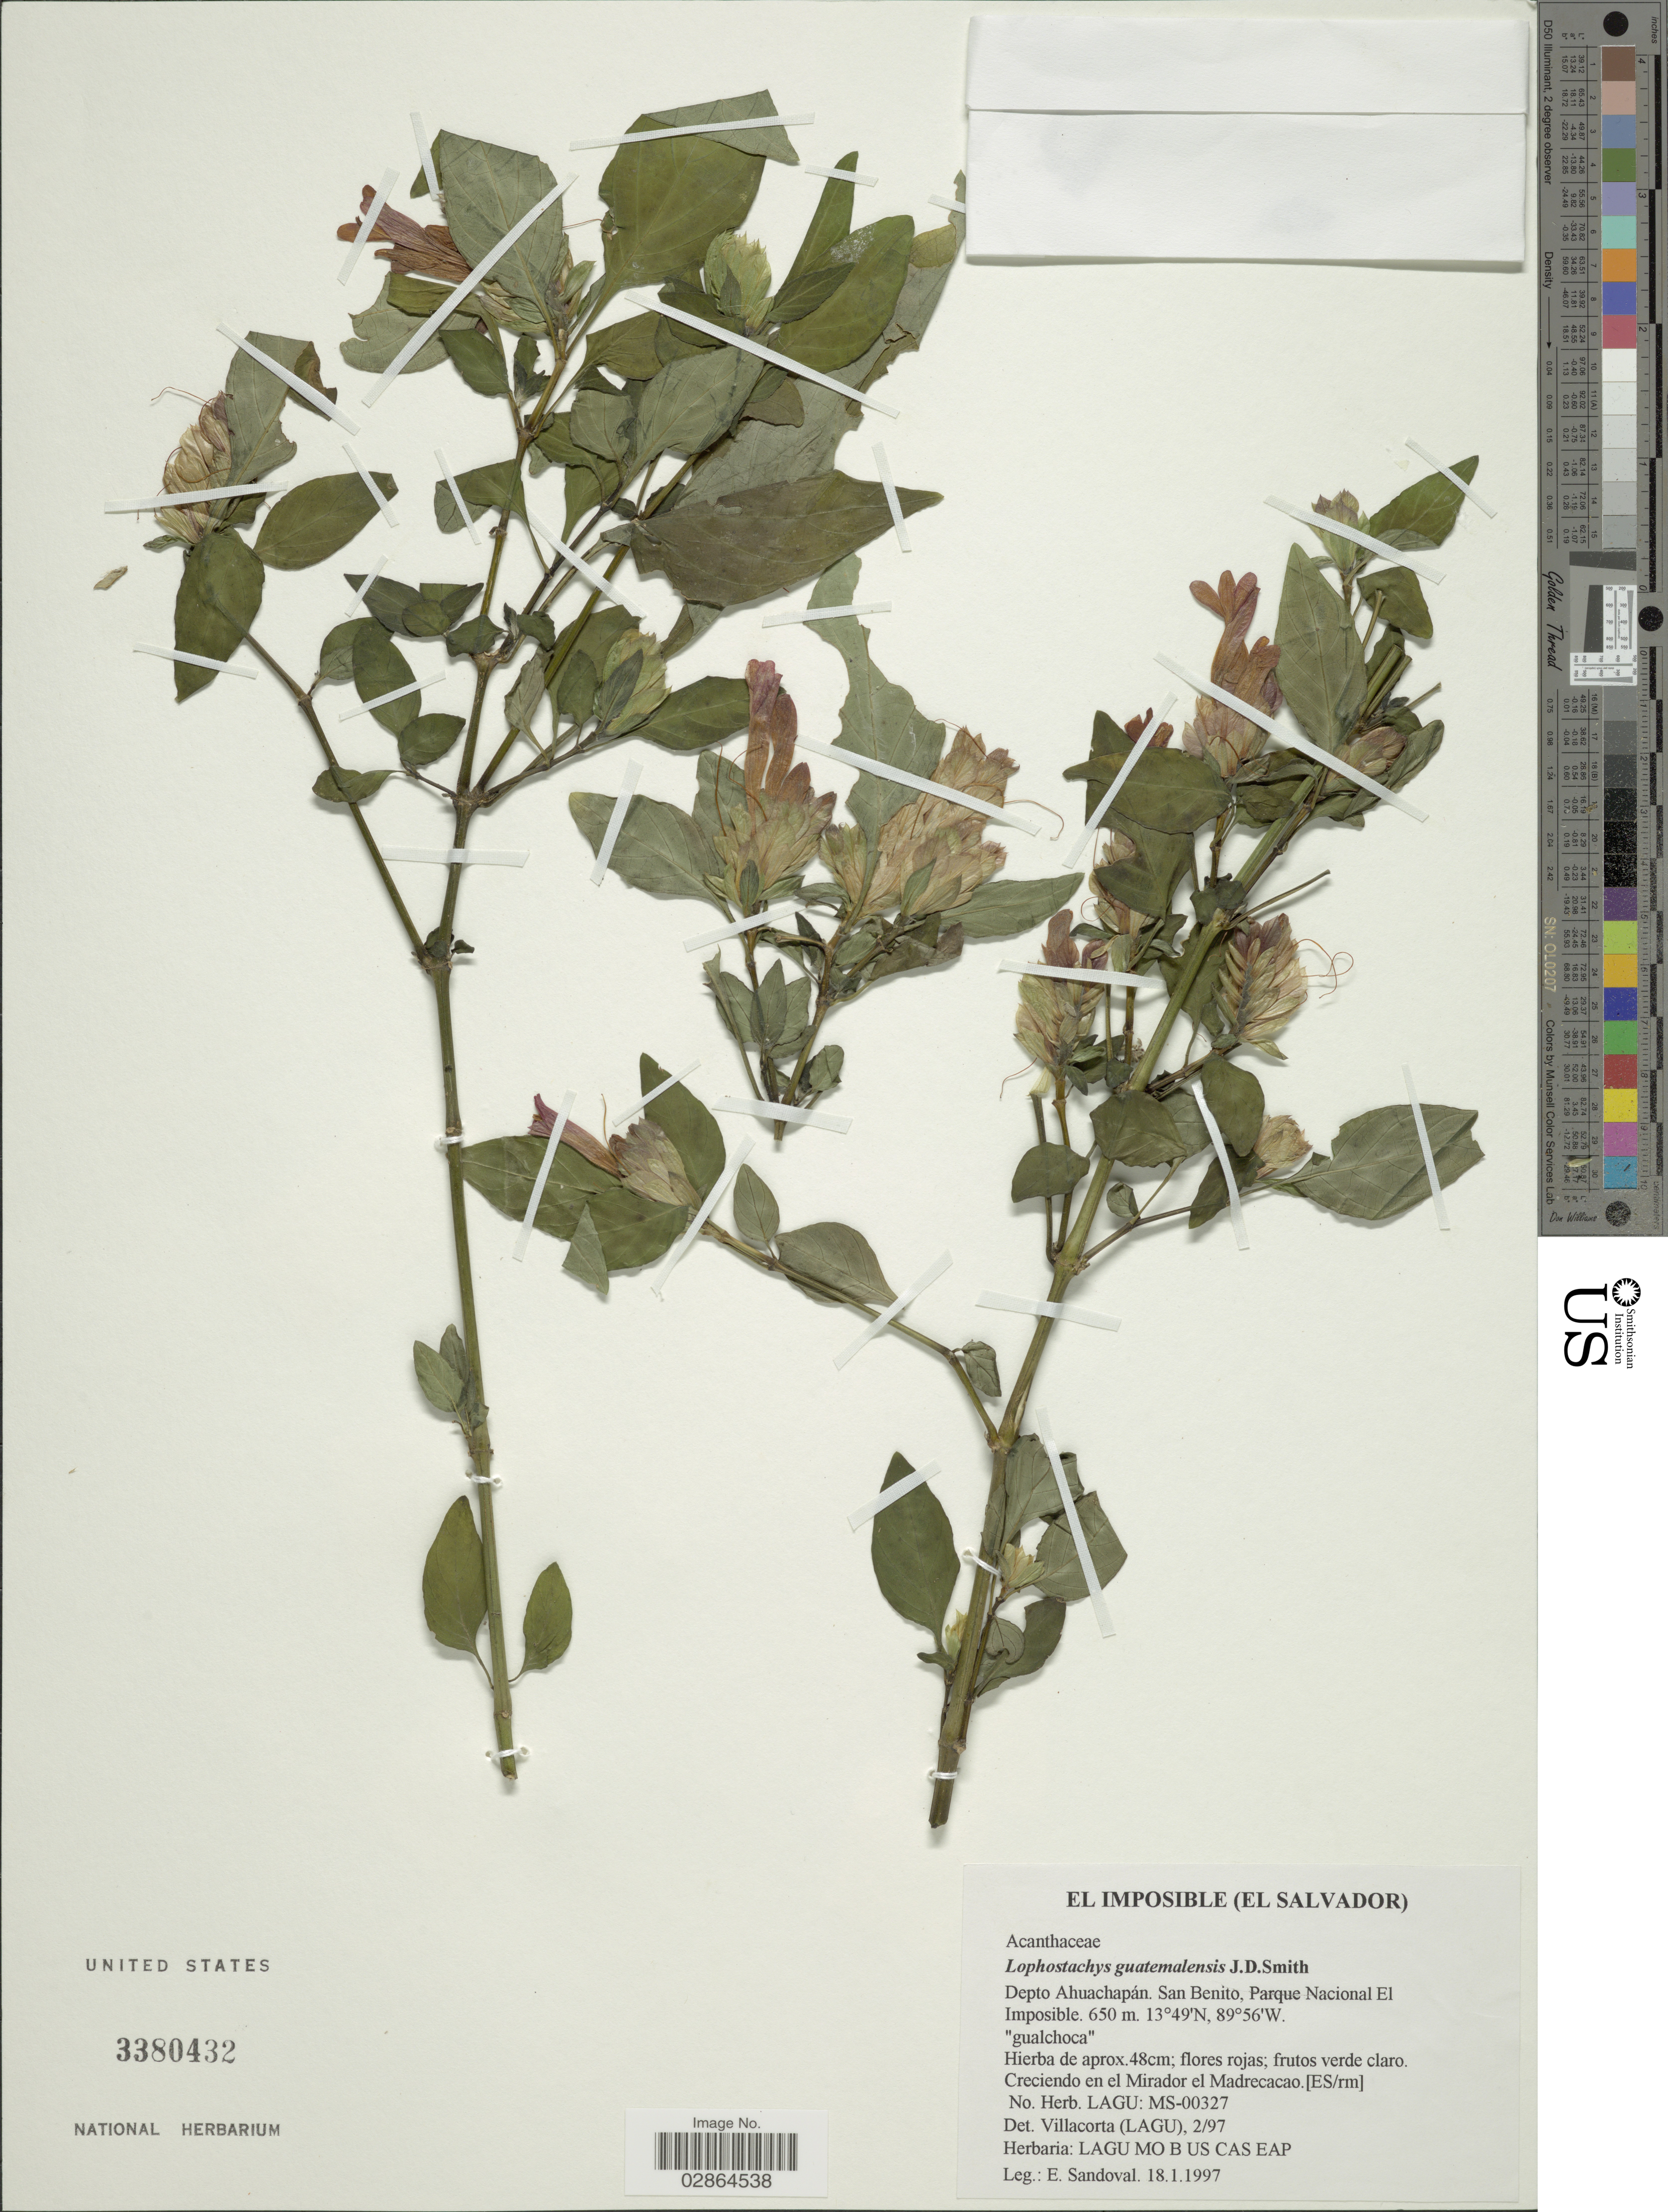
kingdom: Plantae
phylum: Tracheophyta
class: Magnoliopsida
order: Lamiales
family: Acanthaceae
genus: Lophostachys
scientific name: Lophostachys guatemalensis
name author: Donn. Sm.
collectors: E. Sandoval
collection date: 1997-01-18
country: El Salvador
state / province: Ahuachapan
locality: El Imposible, Depto. Ahuachapán. San Benito, Parque Nacional El Imposible.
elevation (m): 650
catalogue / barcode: US 3380432